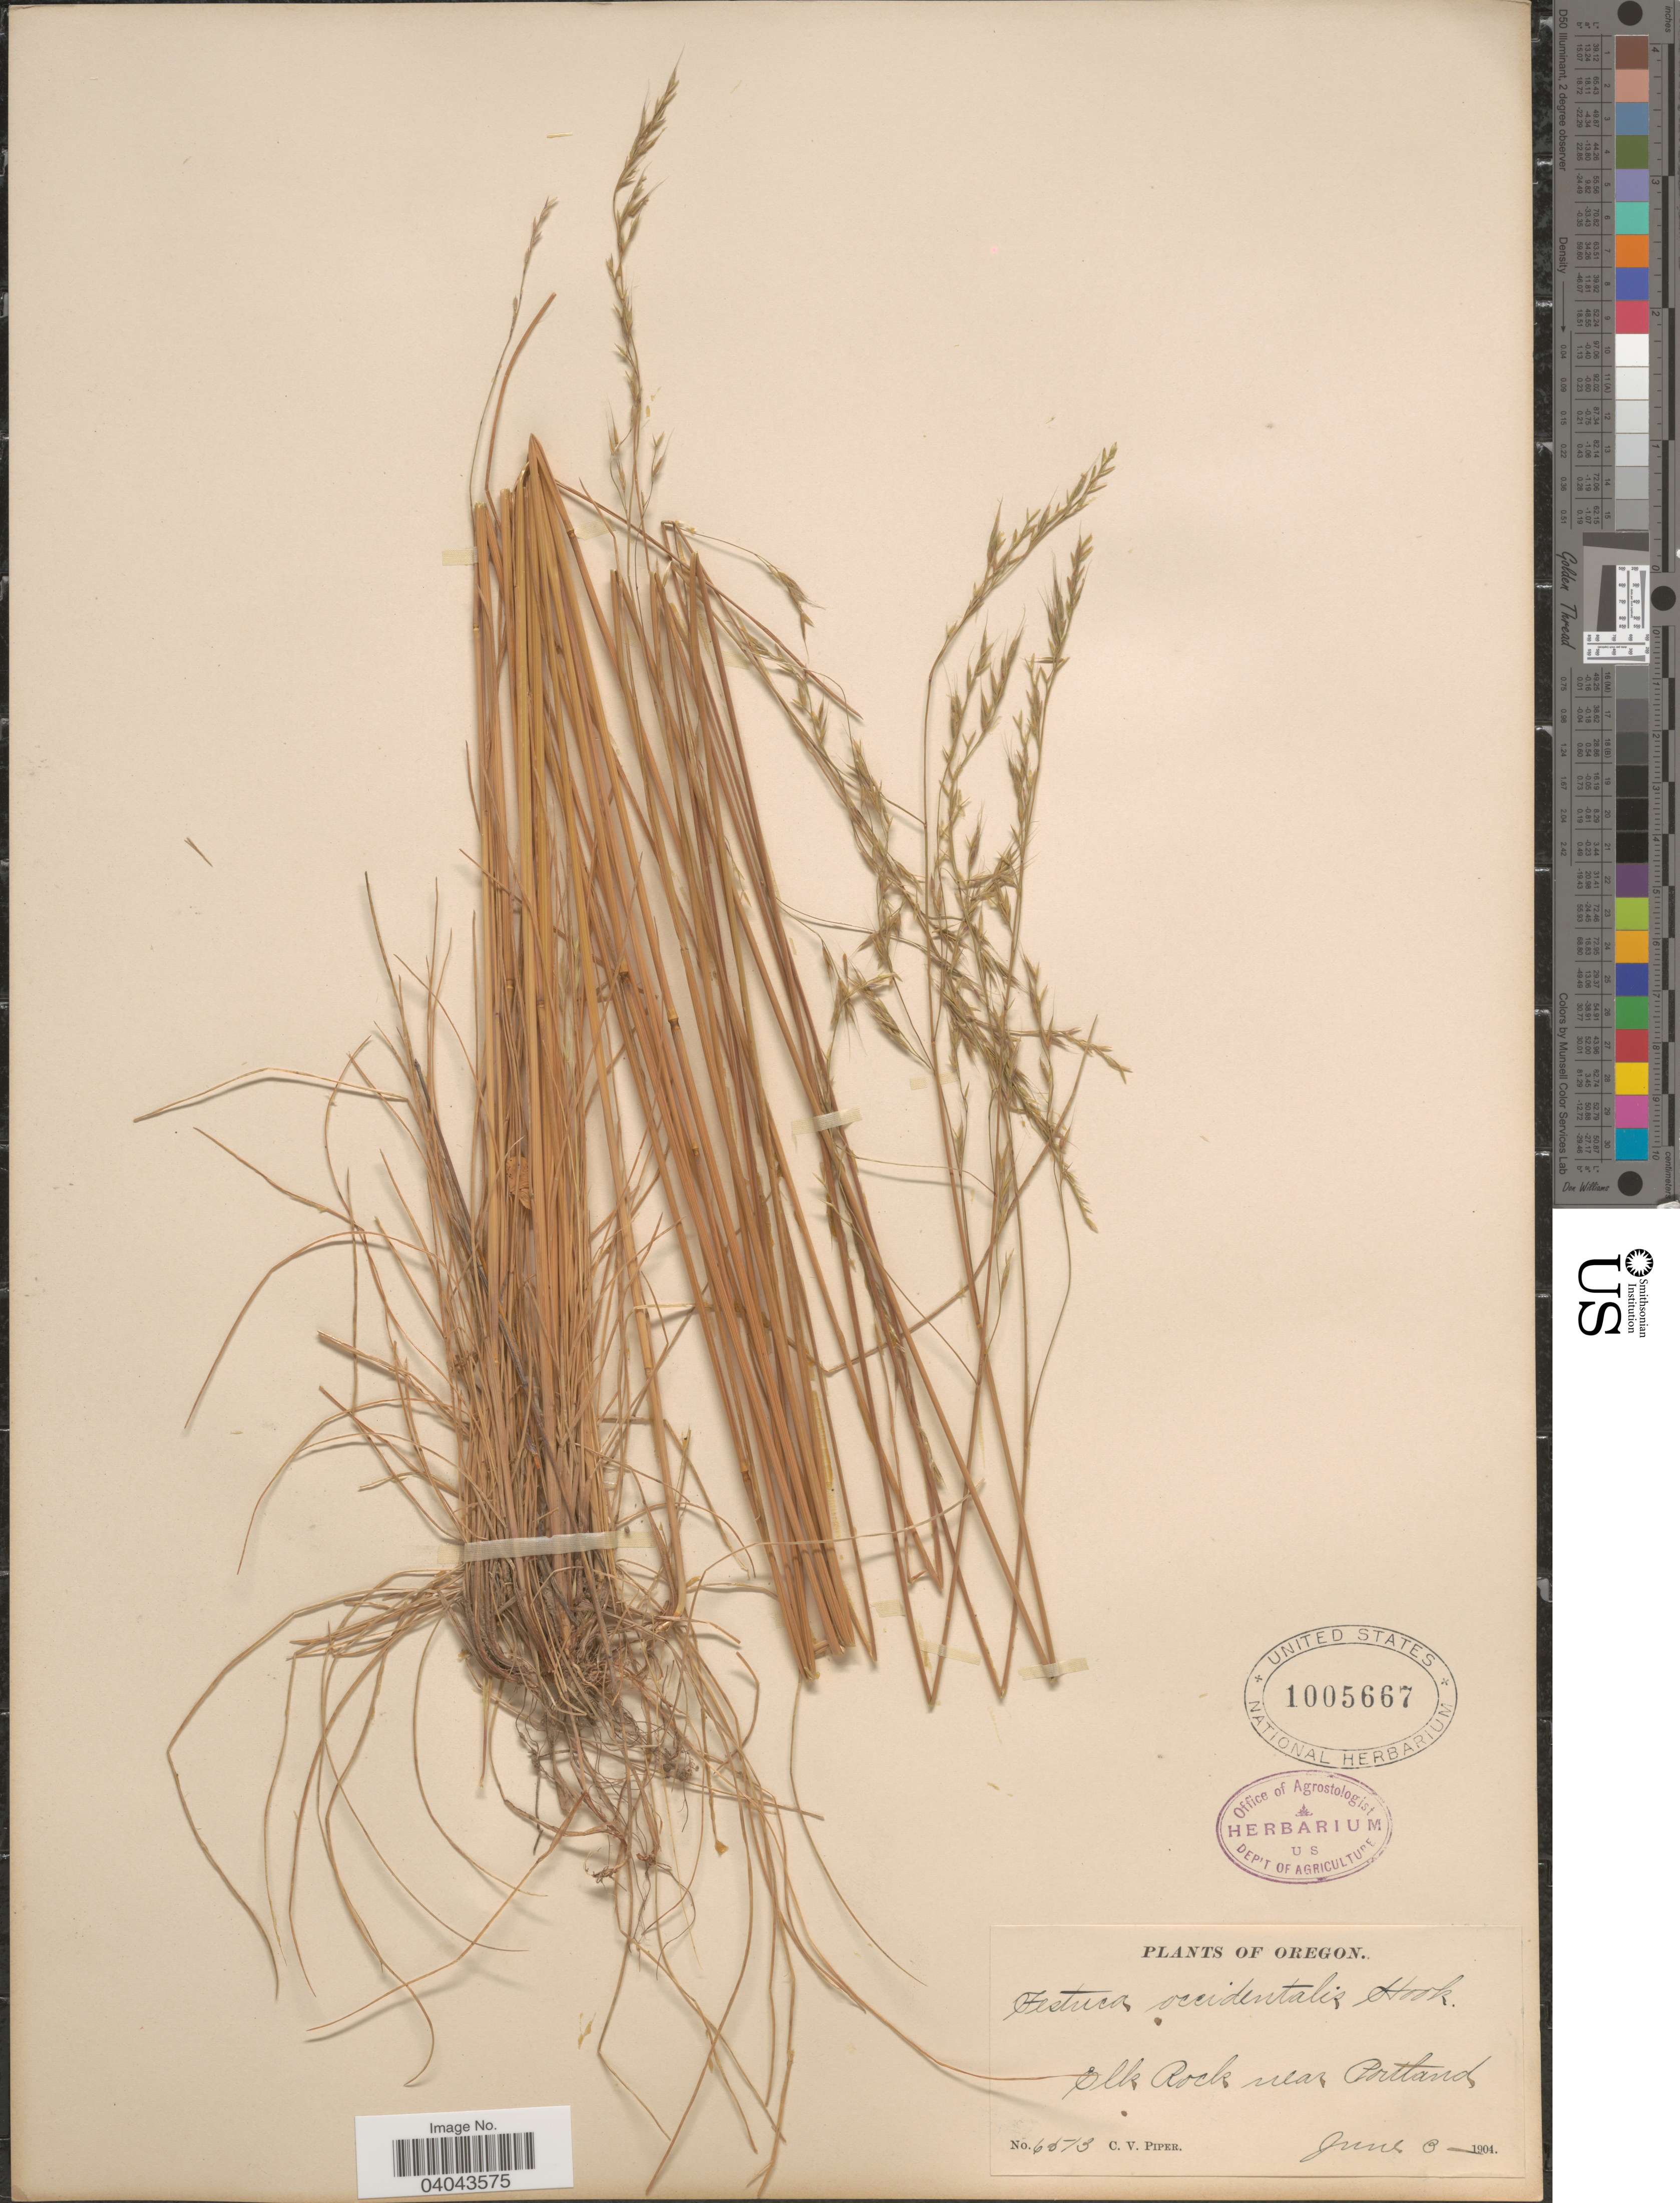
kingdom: Plantae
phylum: Tracheophyta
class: Liliopsida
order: Poales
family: Poaceae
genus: Festuca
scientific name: Festuca occidentalis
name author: Hook.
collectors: C. V. Piper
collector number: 6513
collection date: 1904-06-03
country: United States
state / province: Oregon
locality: Elk Rock near Portland.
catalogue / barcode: US 1005667